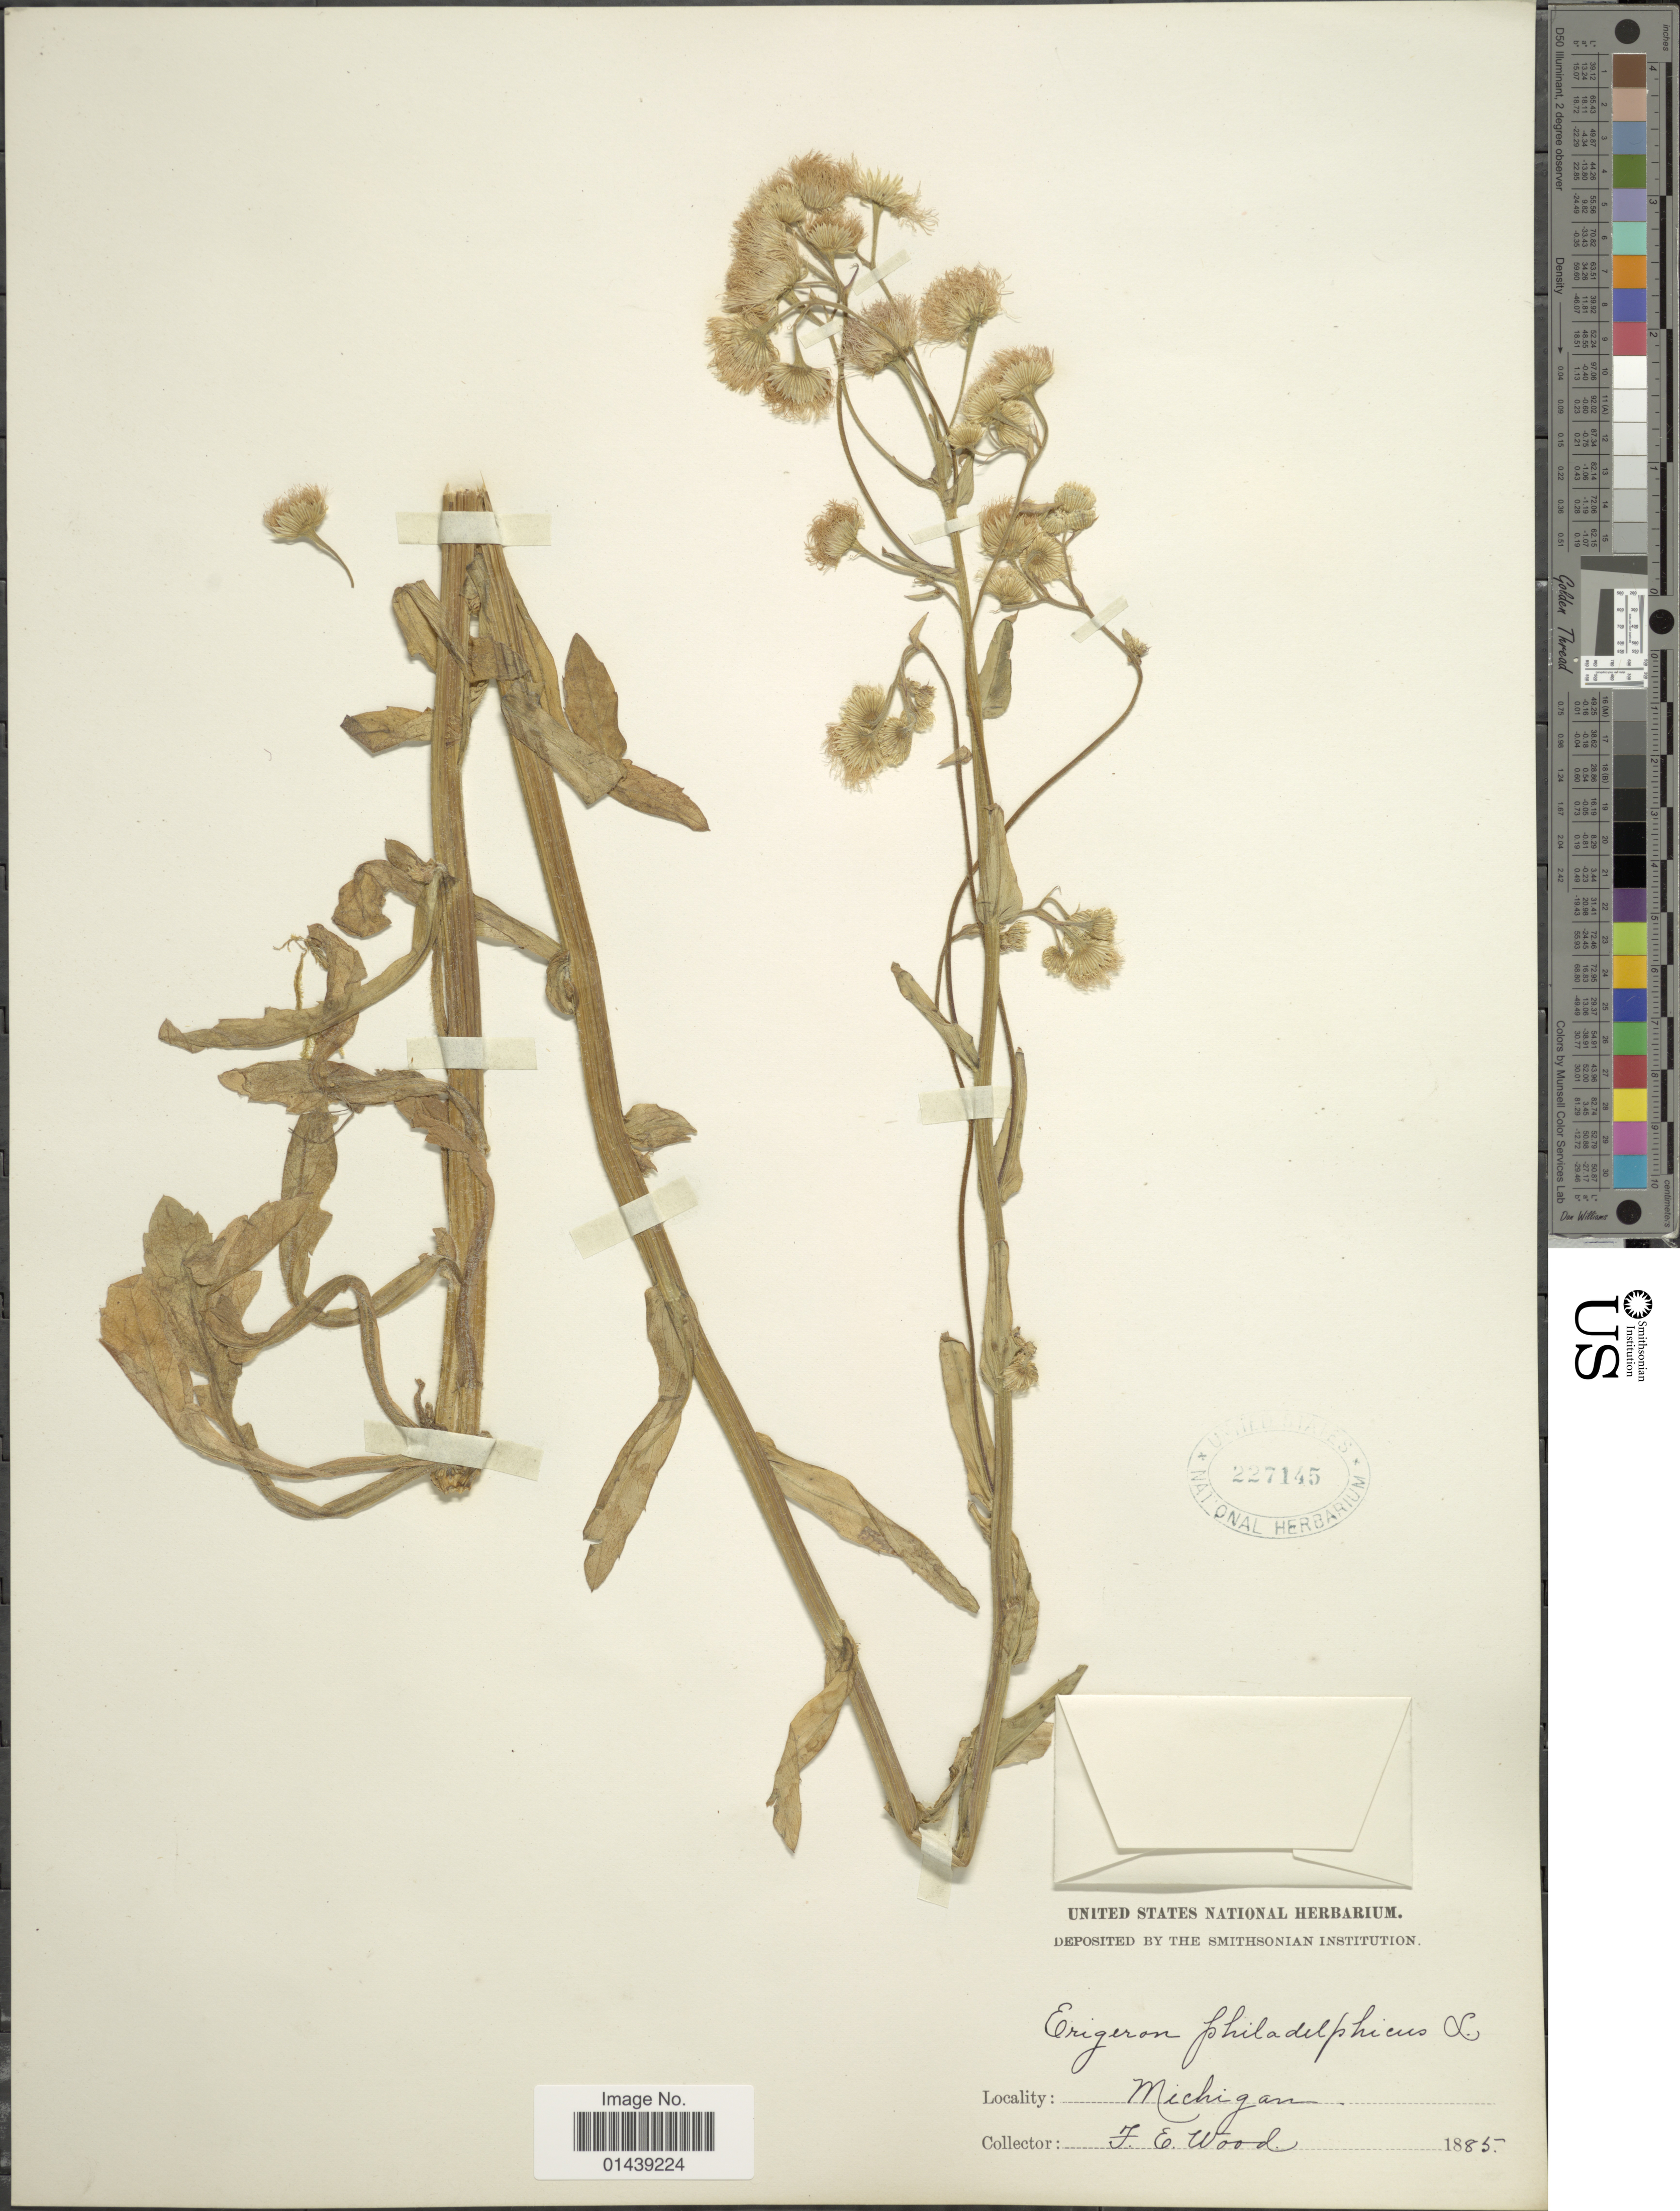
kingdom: Plantae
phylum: Tracheophyta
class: Magnoliopsida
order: Asterales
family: Asteraceae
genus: Erigeron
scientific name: Erigeron philadelphicus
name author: L.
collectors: F. Wood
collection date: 1885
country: United States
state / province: Michigan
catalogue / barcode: US 227145